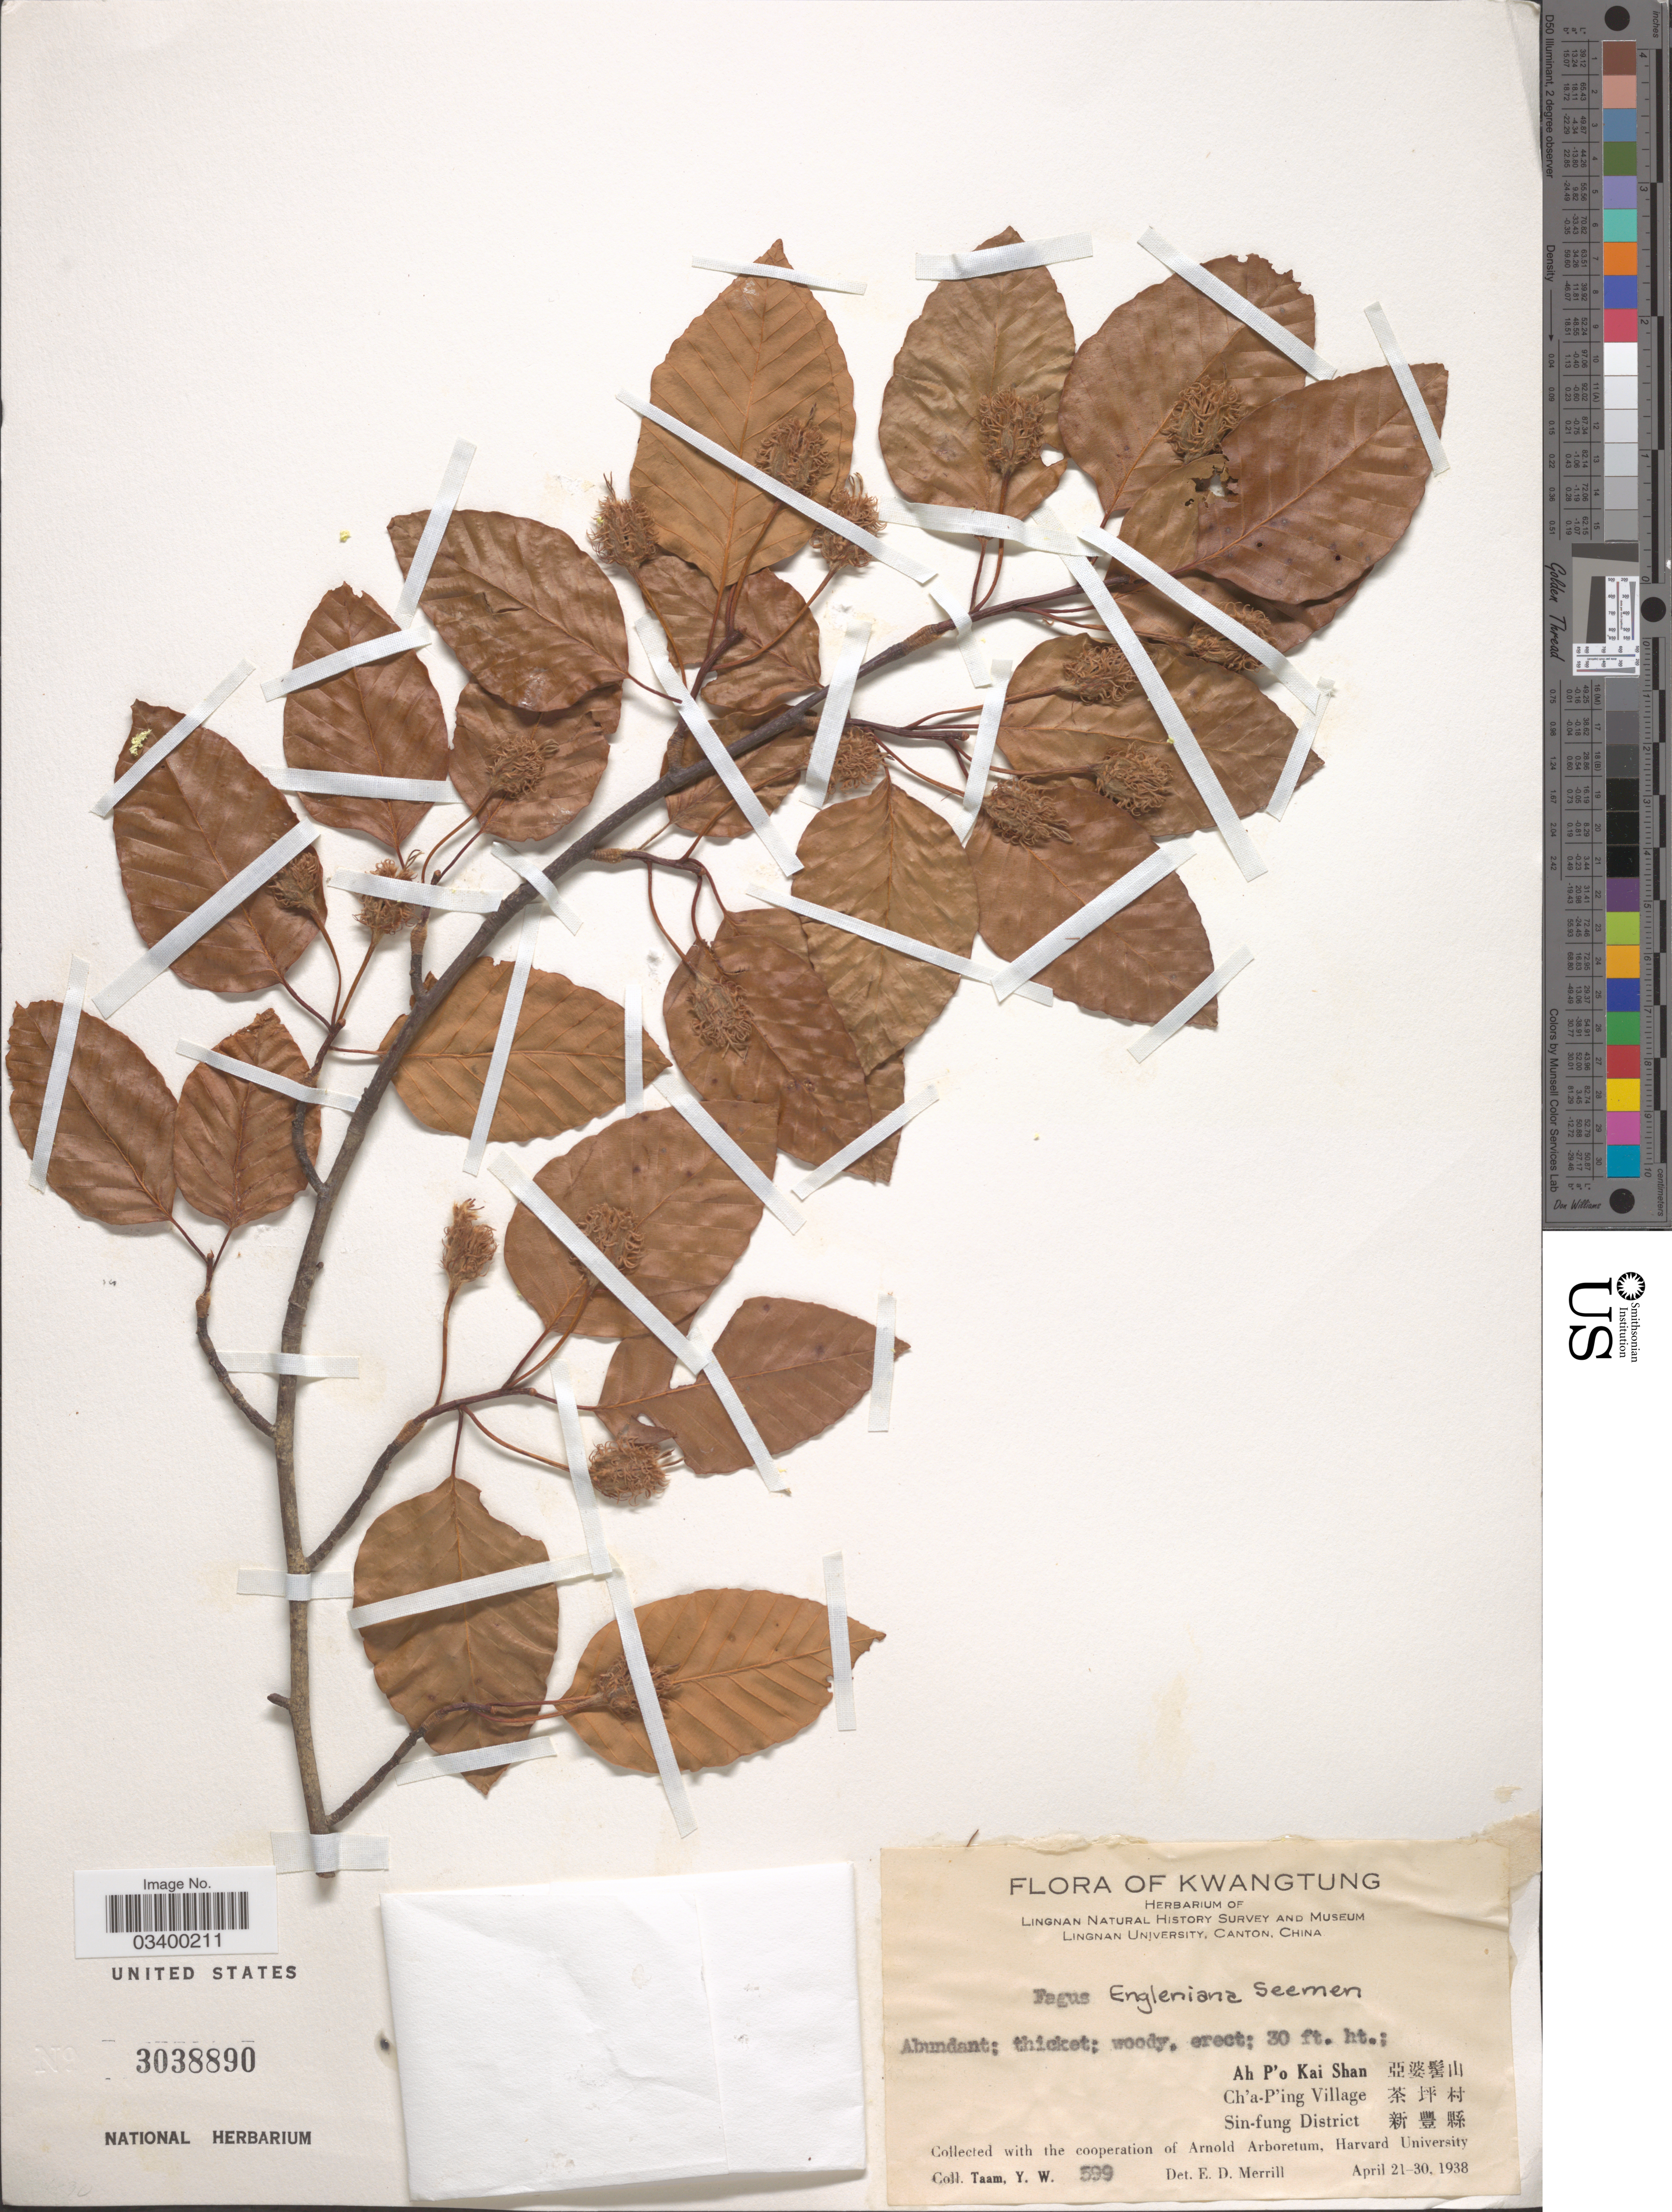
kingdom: Plantae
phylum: Tracheophyta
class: Magnoliopsida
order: Fagales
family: Fagaceae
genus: Fagus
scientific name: Fagus engleriana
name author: Seemen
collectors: Y. W. Taam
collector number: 599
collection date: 1938-04-21/1938-04-30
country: China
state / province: Guangdong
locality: Kwatung.Ah P'o Kai Shan Ch'a-P'ing Village Sin-fung District .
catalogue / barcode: US 3038890